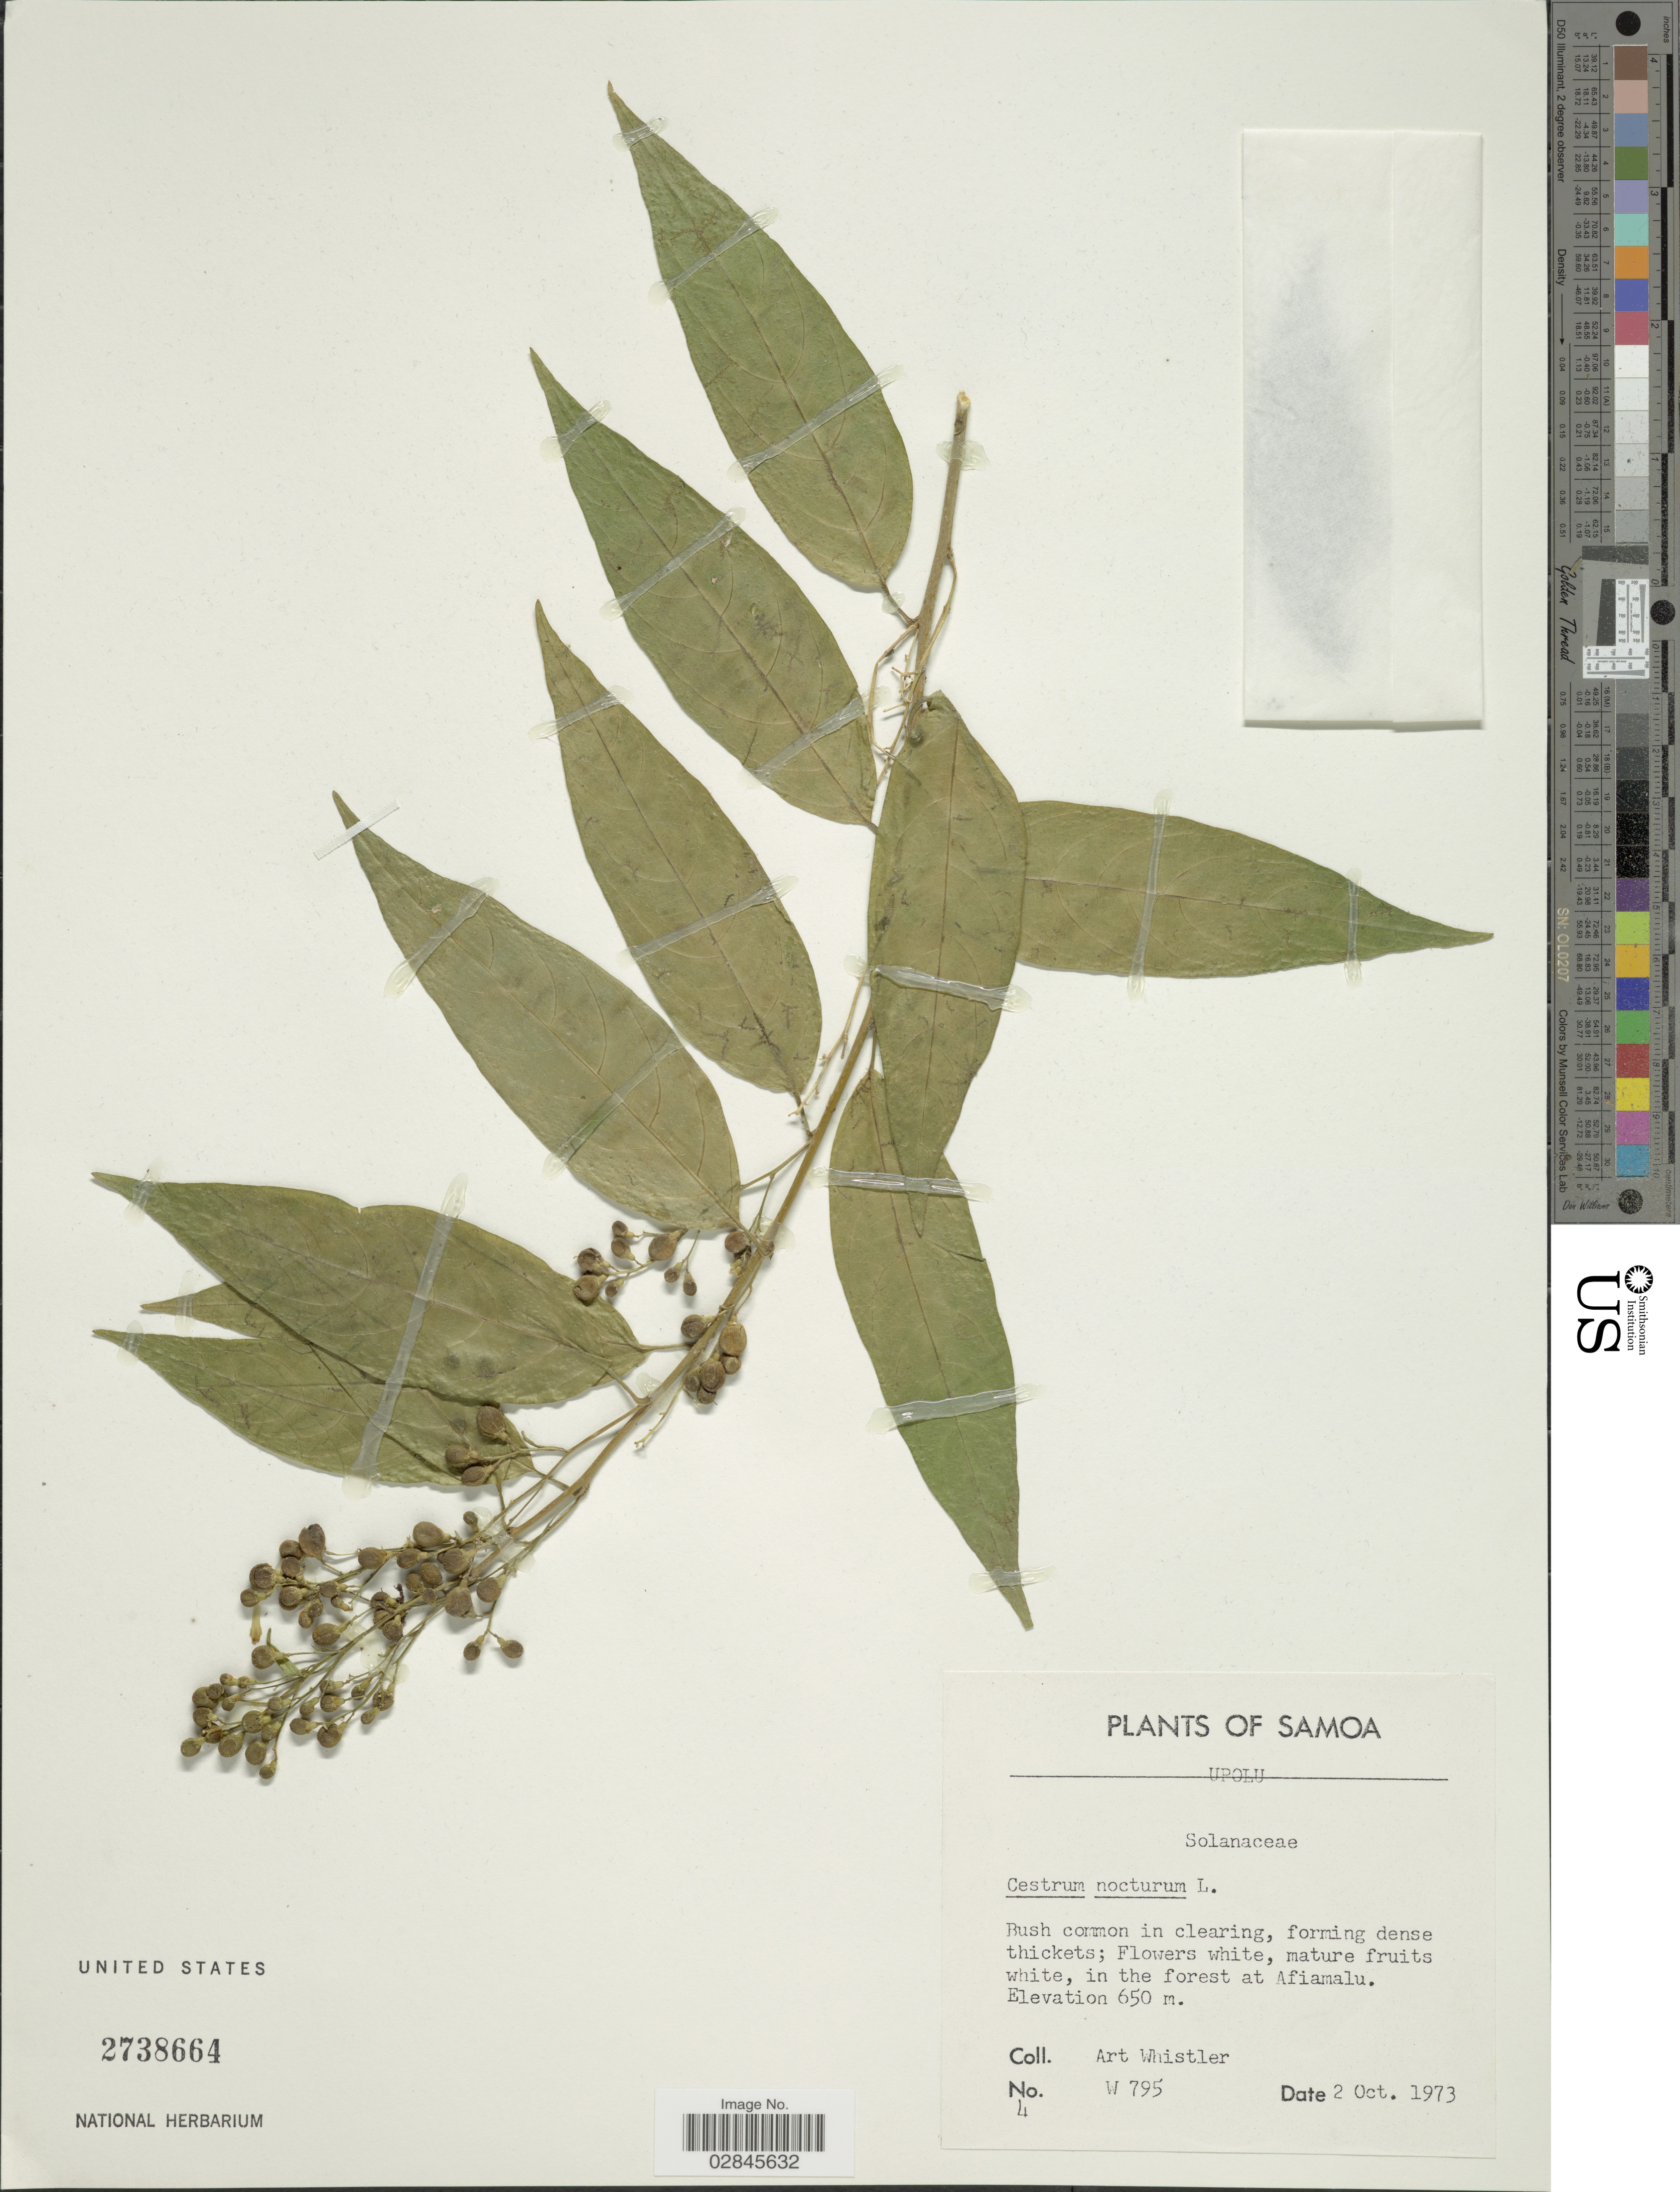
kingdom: Plantae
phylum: Tracheophyta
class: Magnoliopsida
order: Solanales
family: Solanaceae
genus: Cestrum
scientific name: Cestrum nocturnum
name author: L.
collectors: A. Whistler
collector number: W795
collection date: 1973-10-02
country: Samoa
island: Upolu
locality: Samoa. Upolu. In the forest at Afiamalu.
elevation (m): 650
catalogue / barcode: US 2738664